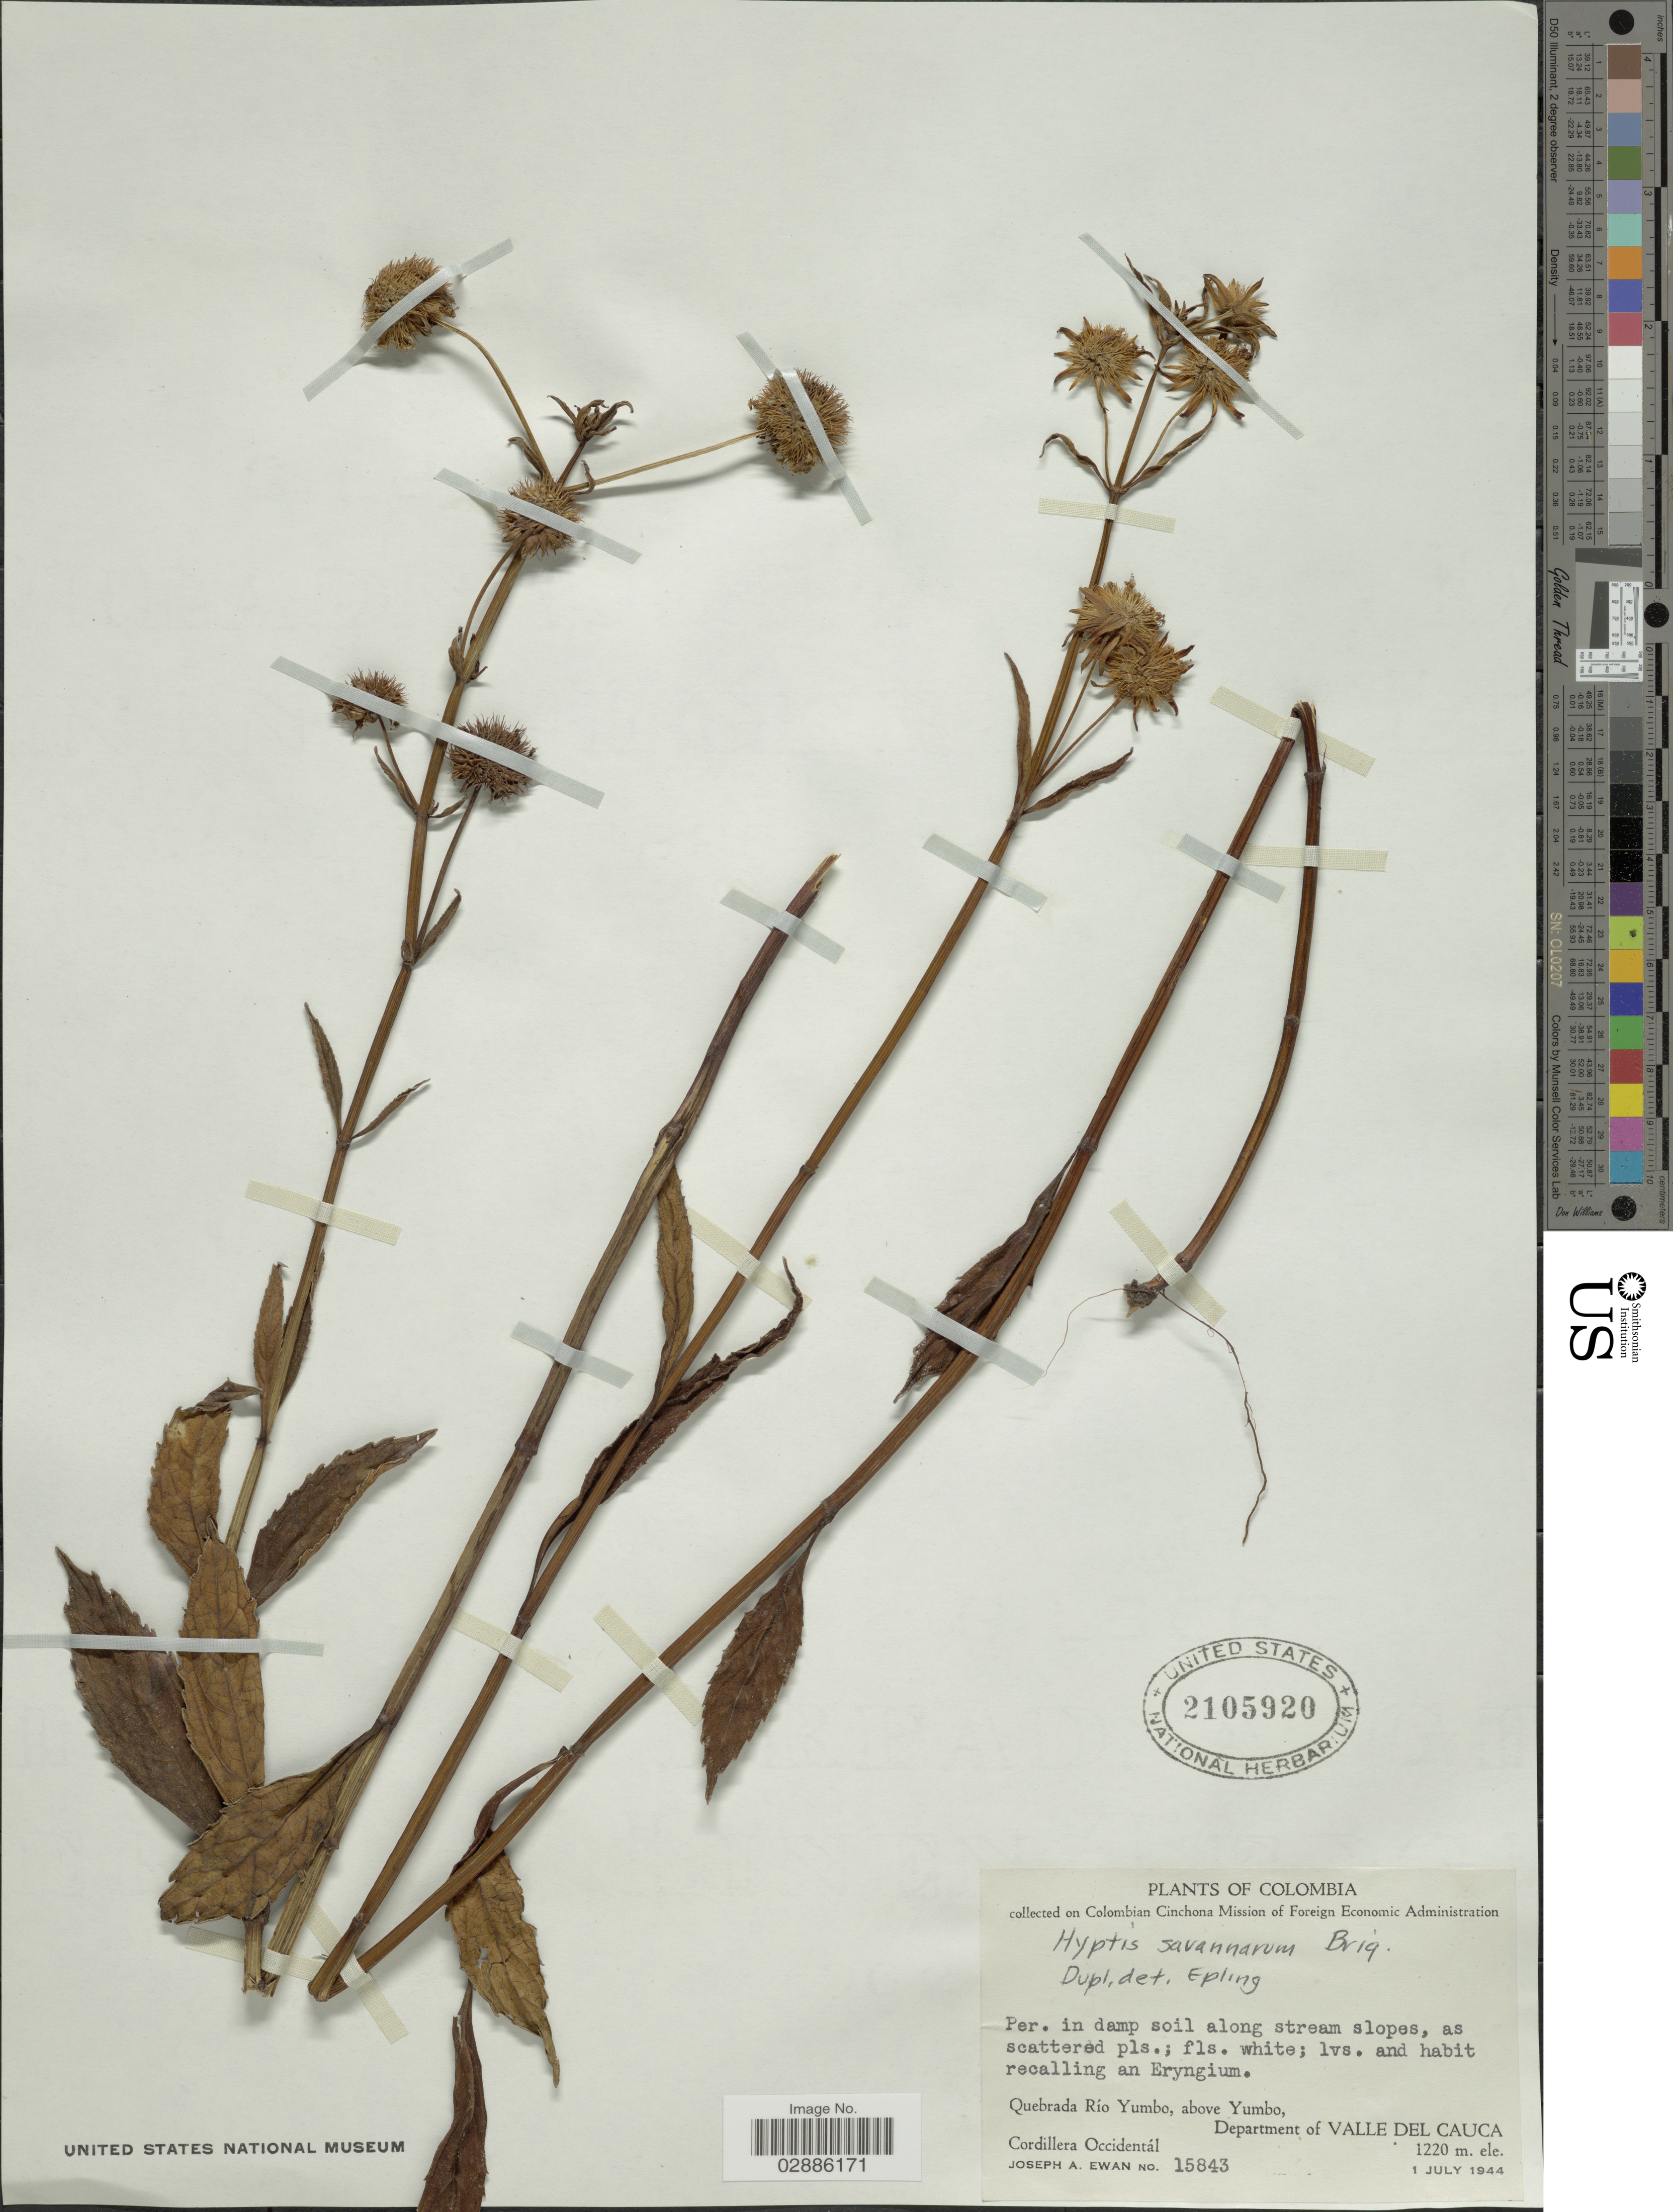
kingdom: Plantae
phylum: Tracheophyta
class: Magnoliopsida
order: Lamiales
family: Lamiaceae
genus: Hyptis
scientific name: Hyptis savannarum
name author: Briq.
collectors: J. A. Ewan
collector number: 15843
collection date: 1944-07-01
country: Colombia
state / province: Valle del Cauca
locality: Quebrada Río Yumbo, above Yumbo, Department of Valle del Cauca.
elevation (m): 1220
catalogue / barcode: US 2105920